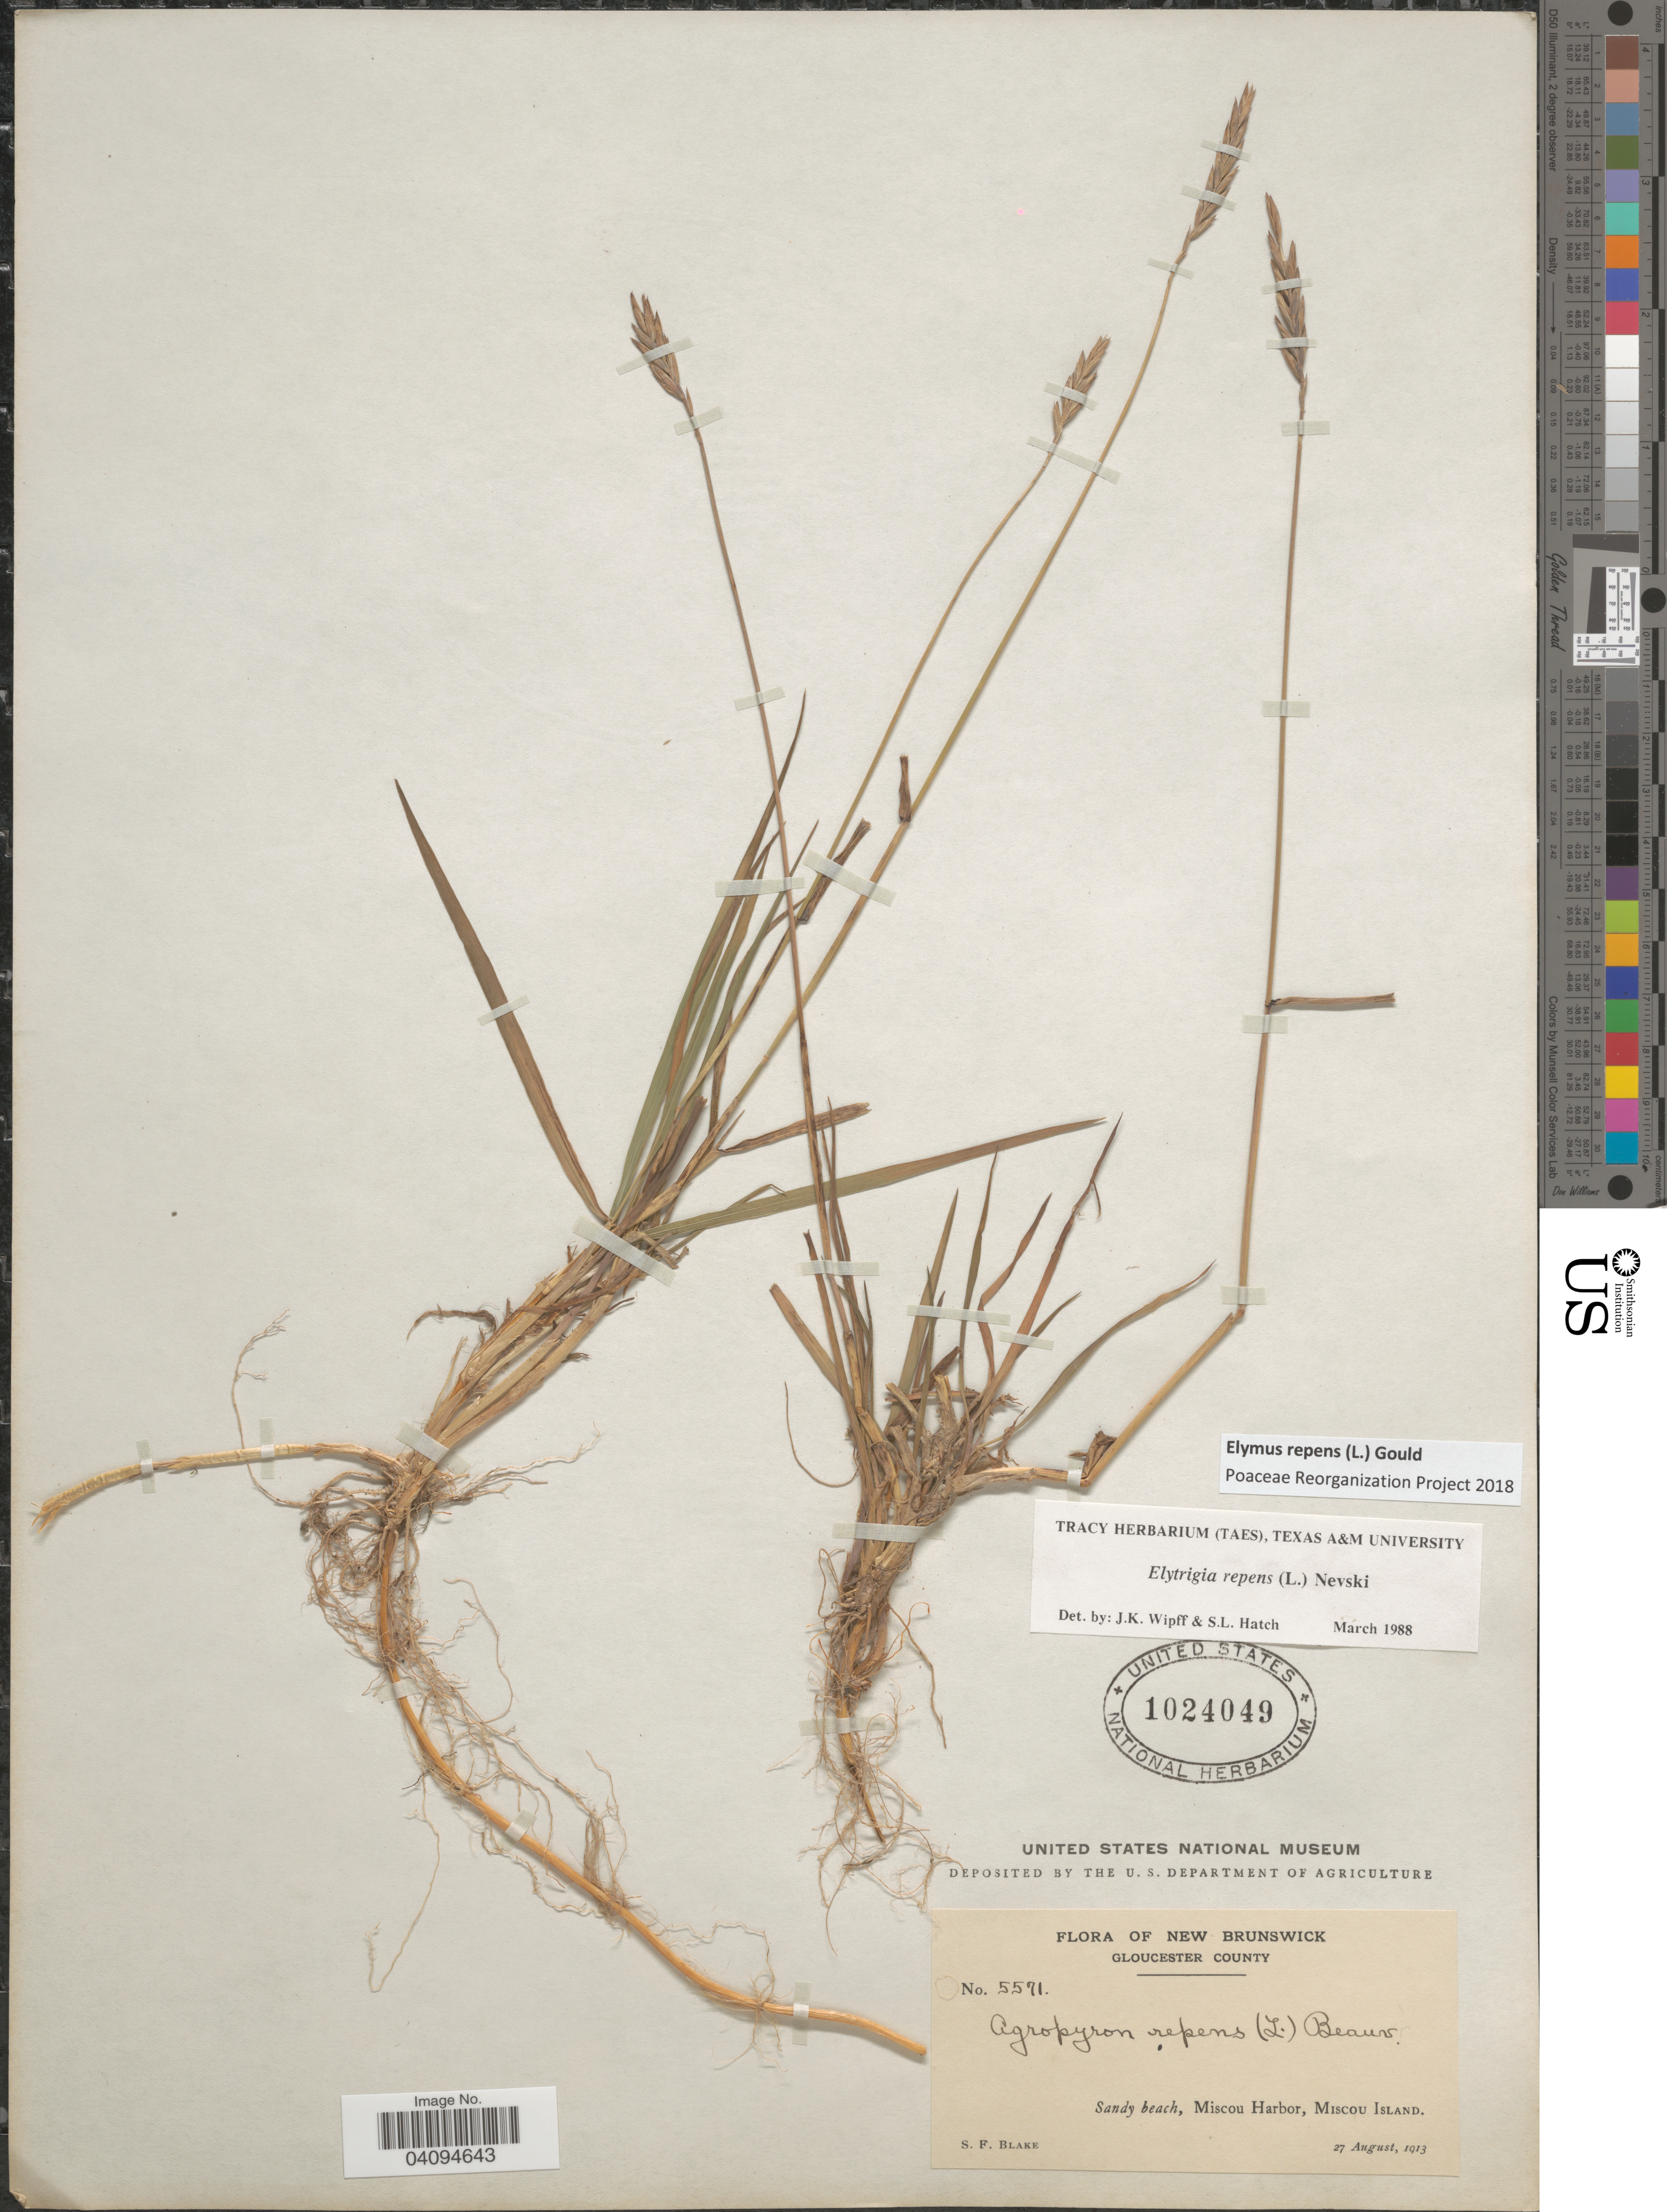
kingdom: Plantae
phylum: Tracheophyta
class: Liliopsida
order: Poales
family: Poaceae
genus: Elymus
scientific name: Elymus repens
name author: (L.) Gould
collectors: S. Blake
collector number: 5571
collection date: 1913-08-27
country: Canada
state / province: New Brunswick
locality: Gloucester County. Sandy beach, Miscou Harbor, Miscou Island.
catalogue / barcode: US 1024049